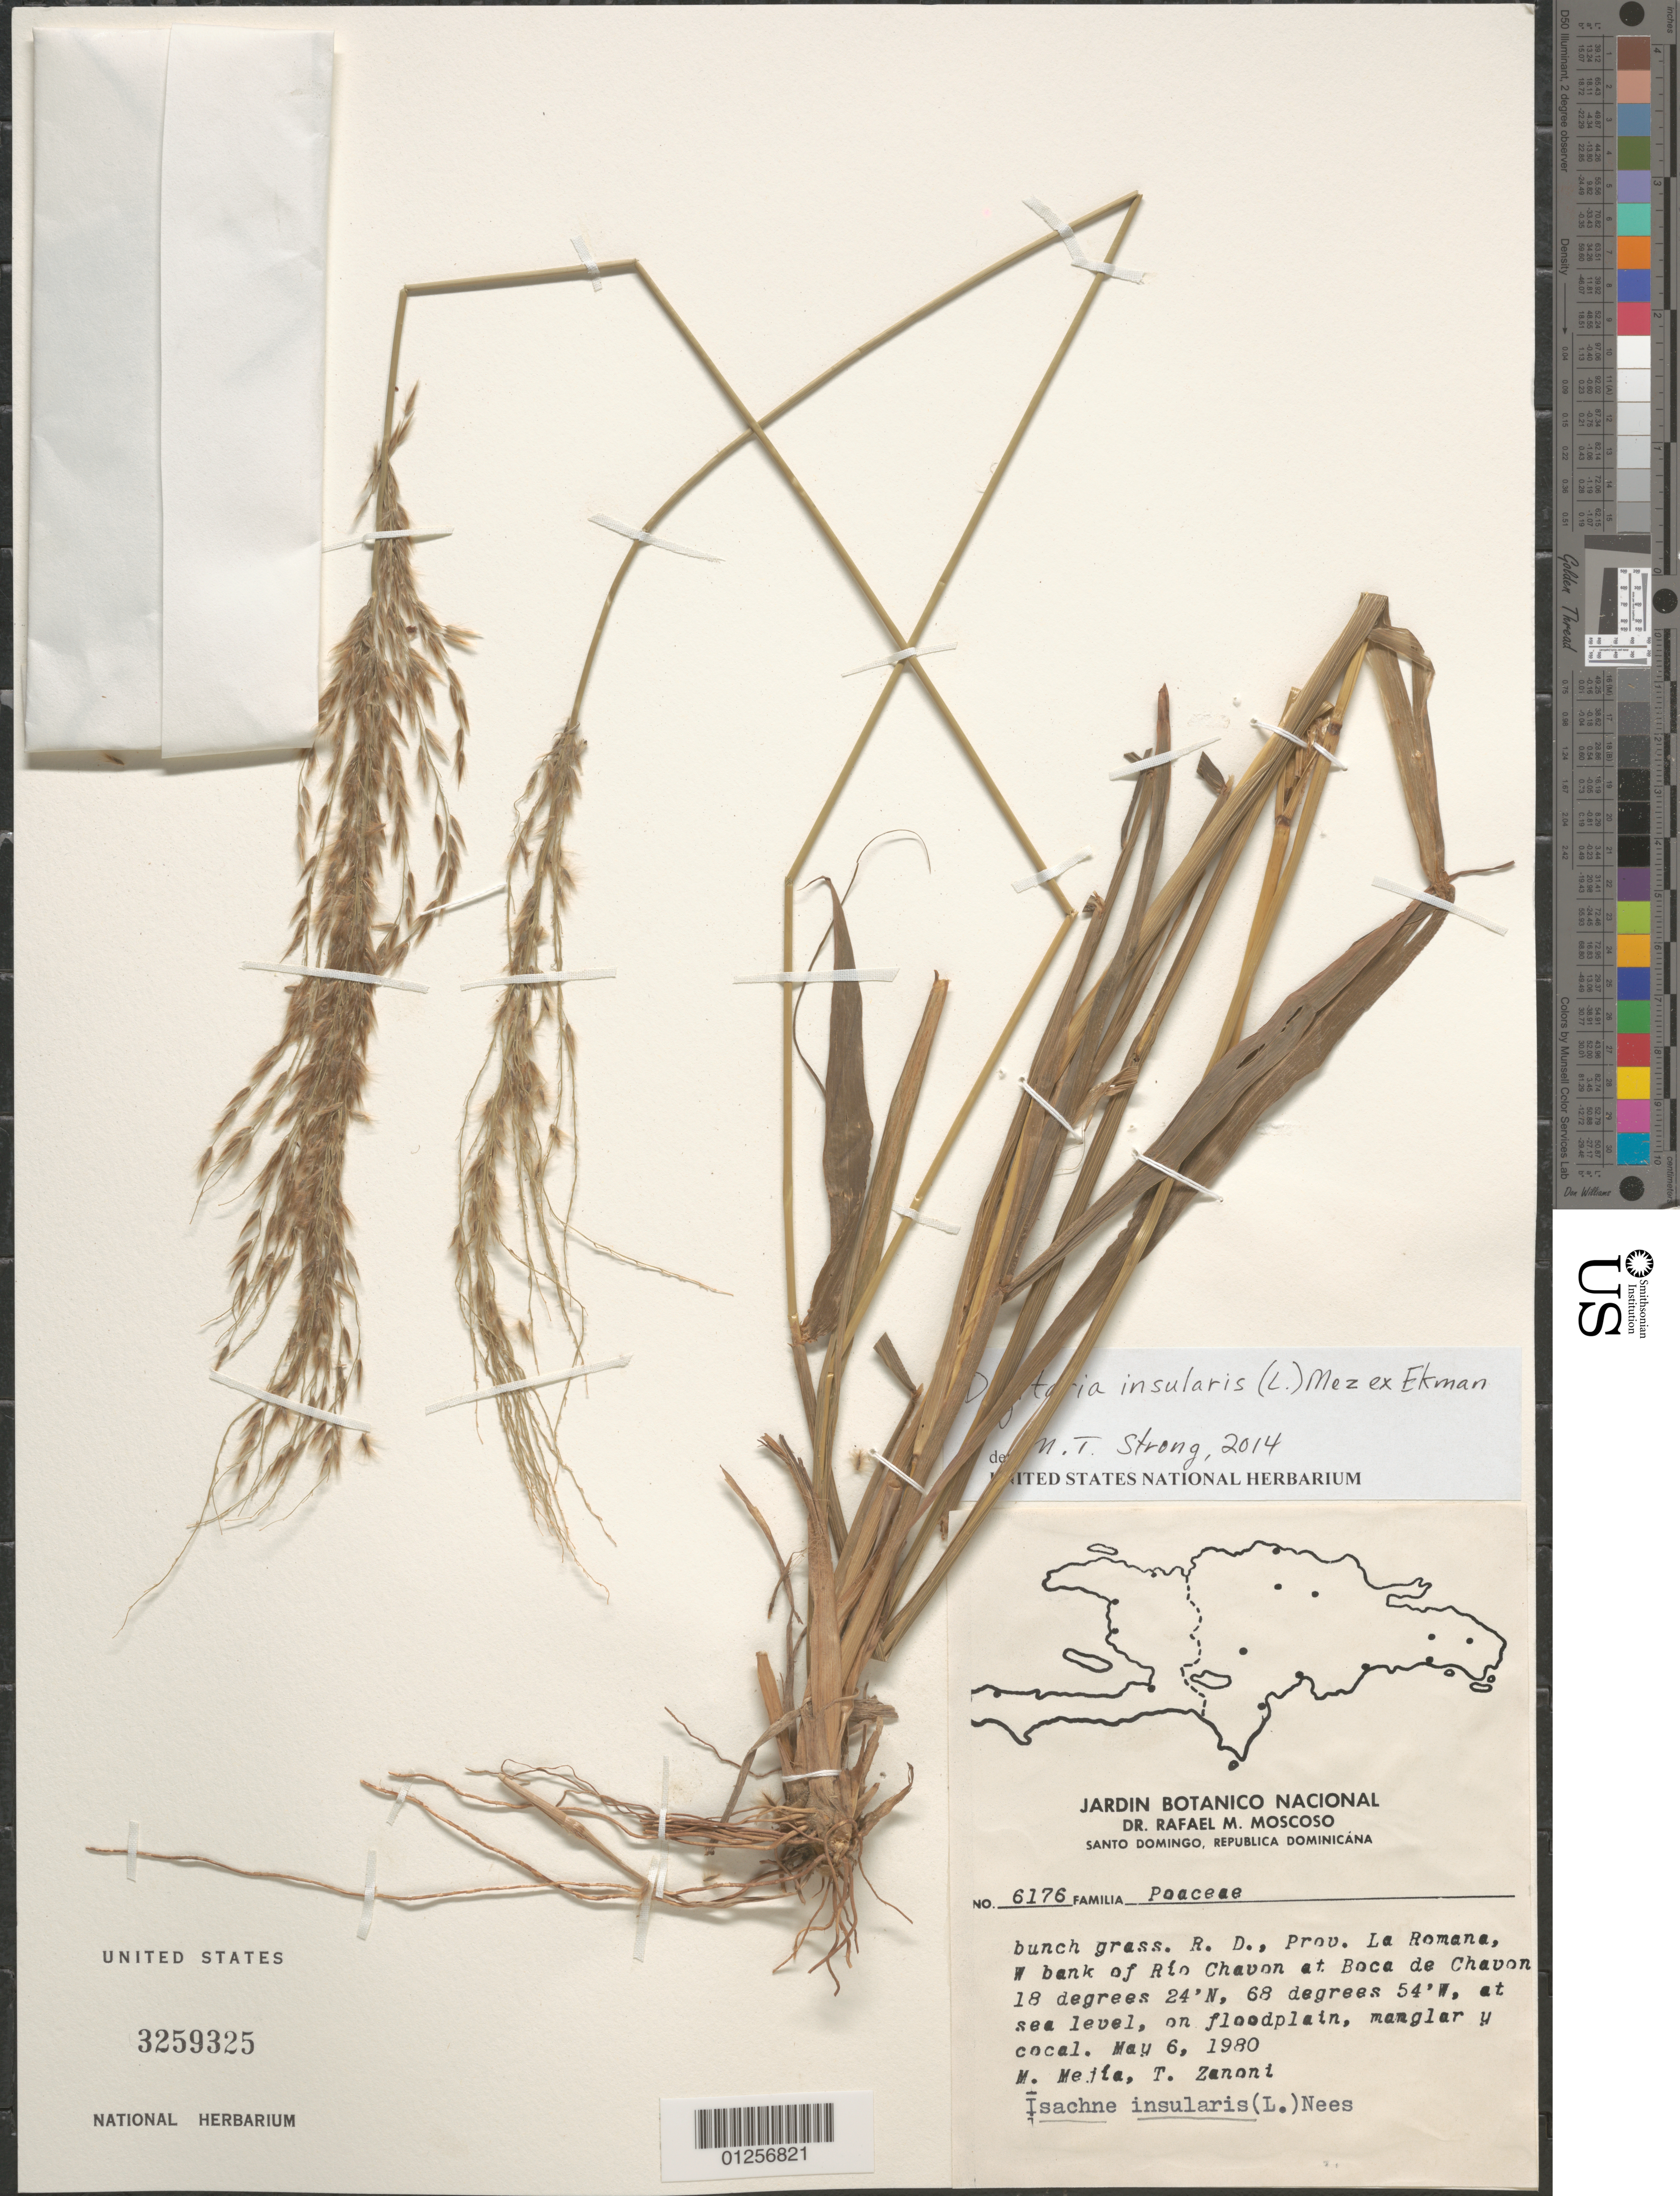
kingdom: Plantae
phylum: Tracheophyta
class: Liliopsida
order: Poales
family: Poaceae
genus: Digitaria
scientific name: Digitaria insularis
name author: (L.) Mez ex Ekman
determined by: Strong, M. T., (US), Smithsonian Institution - National Museum of Natural History (UNITED STATES)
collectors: M. Mejia & T. A. Zanoni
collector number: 6176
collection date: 1980-05-06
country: Dominican Republic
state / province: La Romana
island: Hispaniola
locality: Río Chavon, W bank, at Boca de Chavon.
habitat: Manglar y cocal.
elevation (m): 0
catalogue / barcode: US 3259325